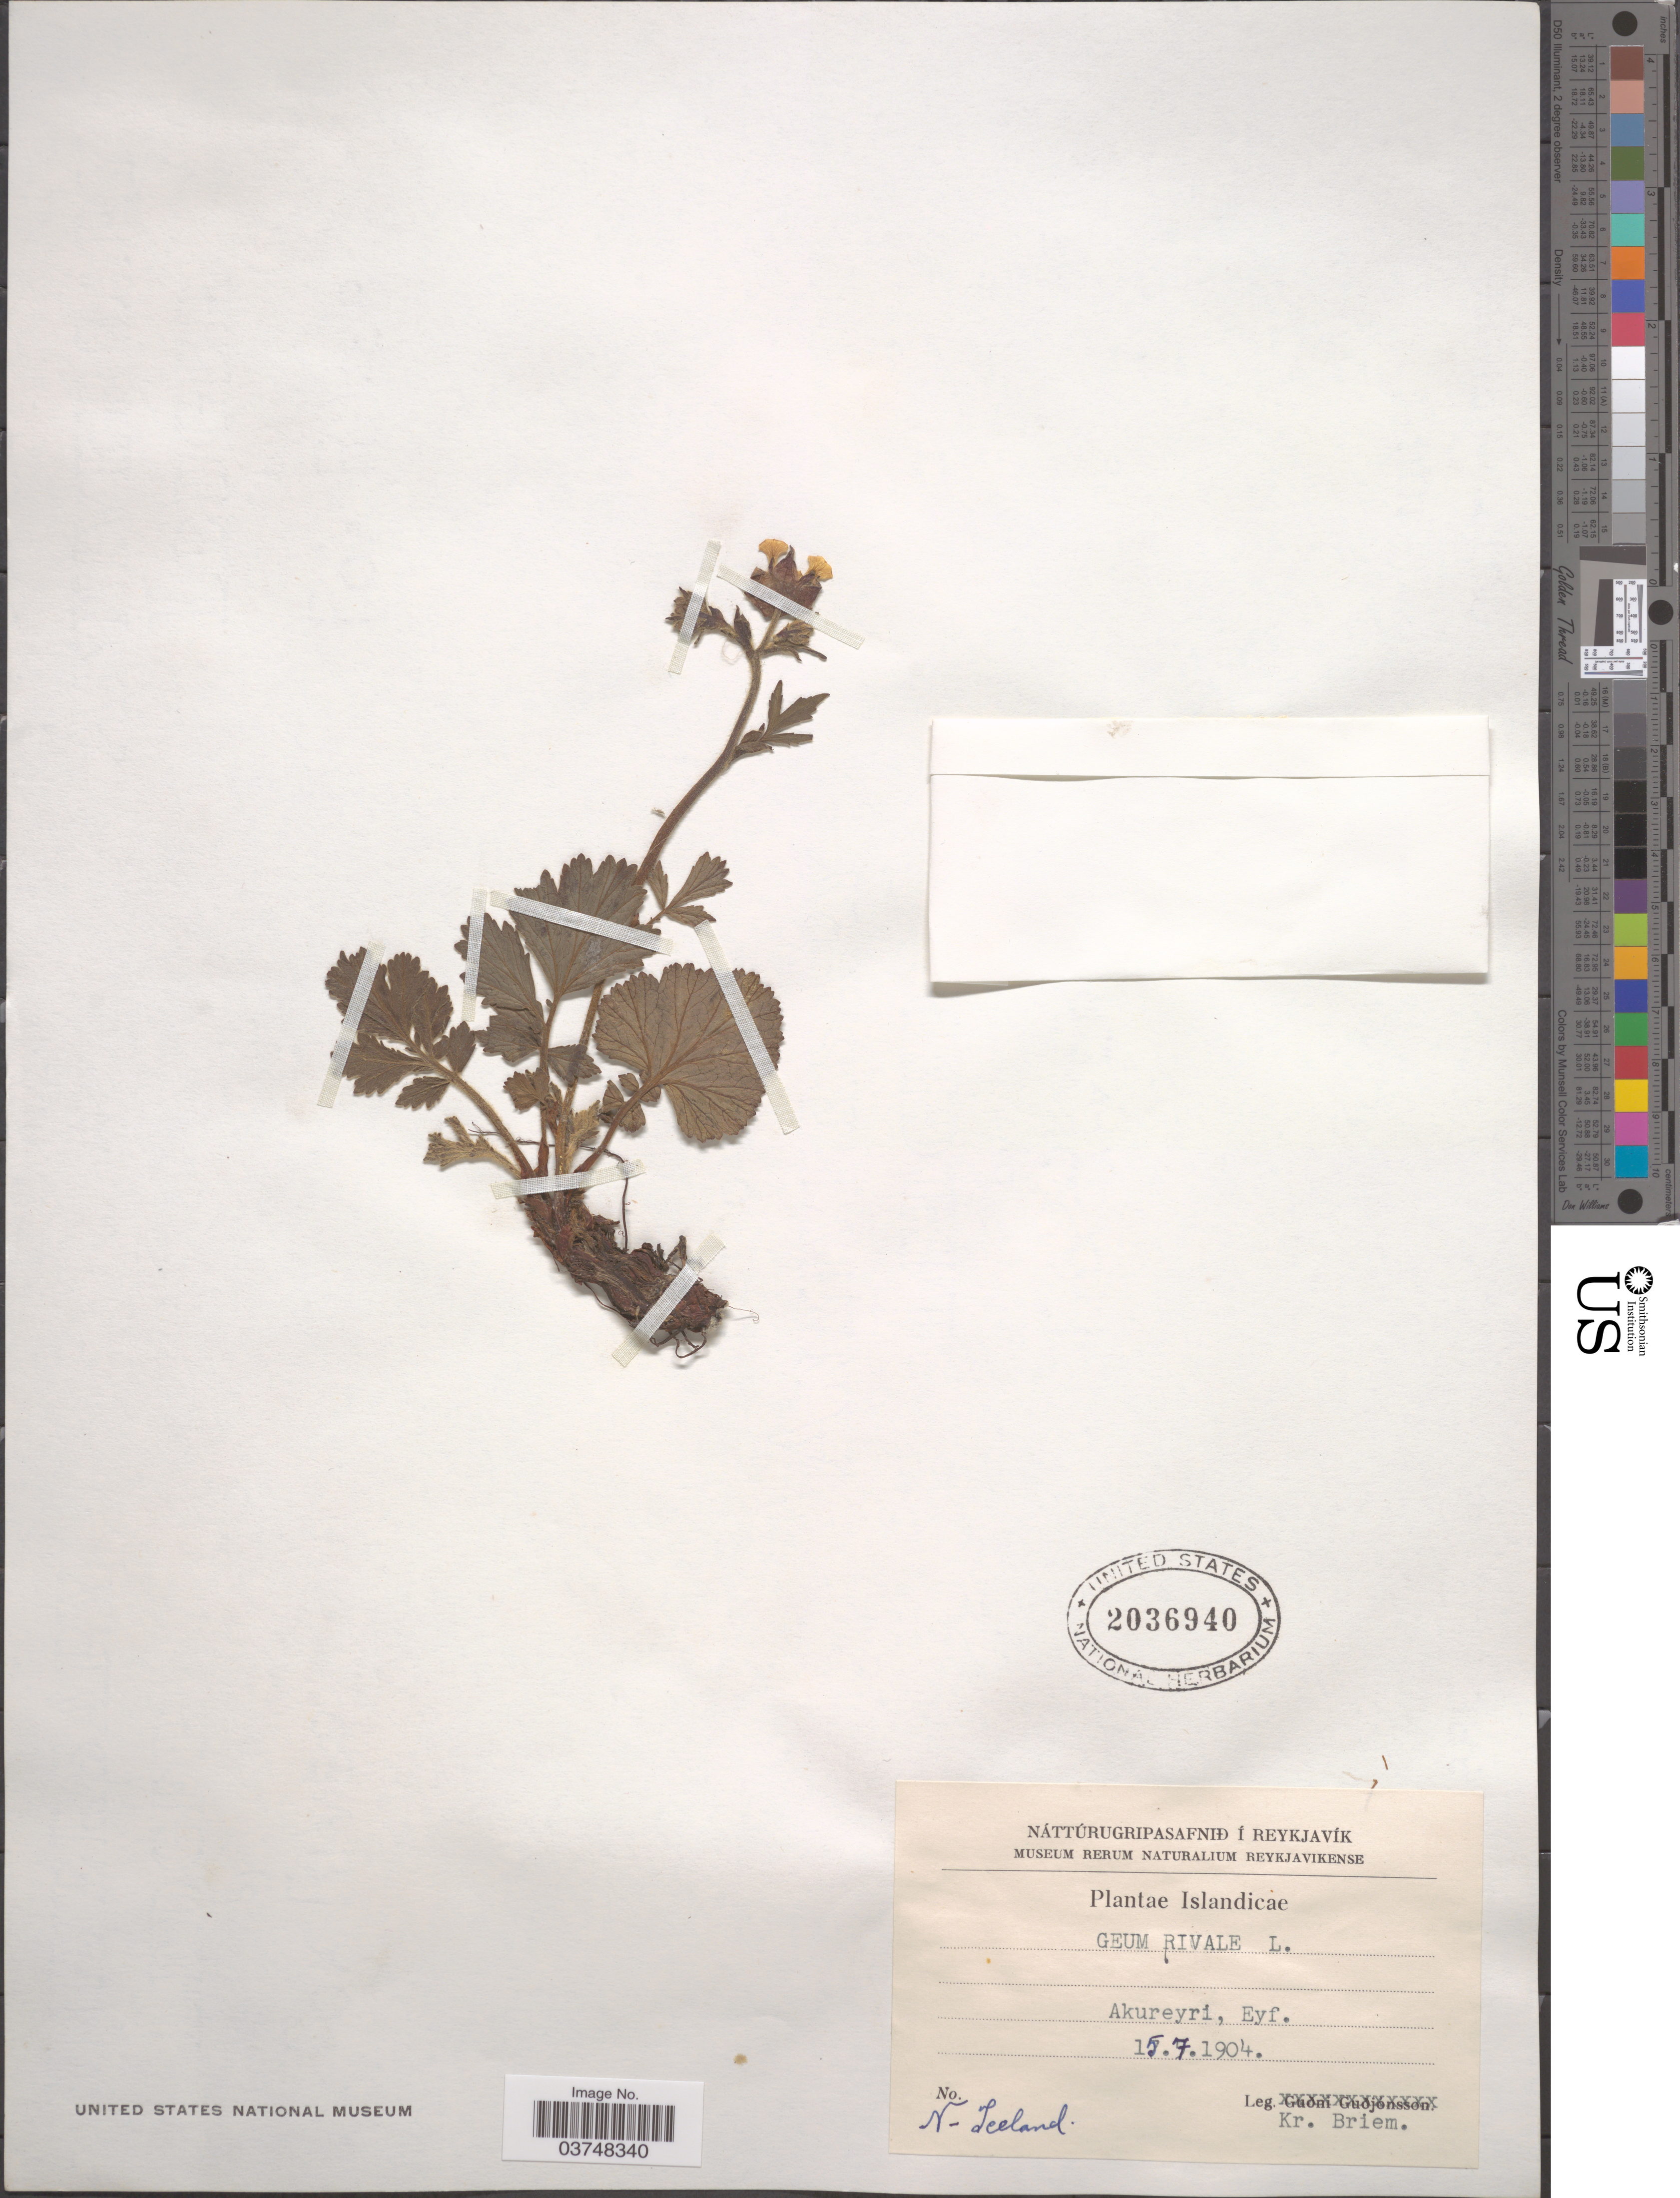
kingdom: Plantae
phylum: Tracheophyta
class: Magnoliopsida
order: Rosales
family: Rosaceae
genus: Geum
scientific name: Geum rivale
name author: L.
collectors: K. Briem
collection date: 1904-07-15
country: Iceland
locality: Islandicae. Akureyri, Eyf. N-Iceland.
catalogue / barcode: US 2036940